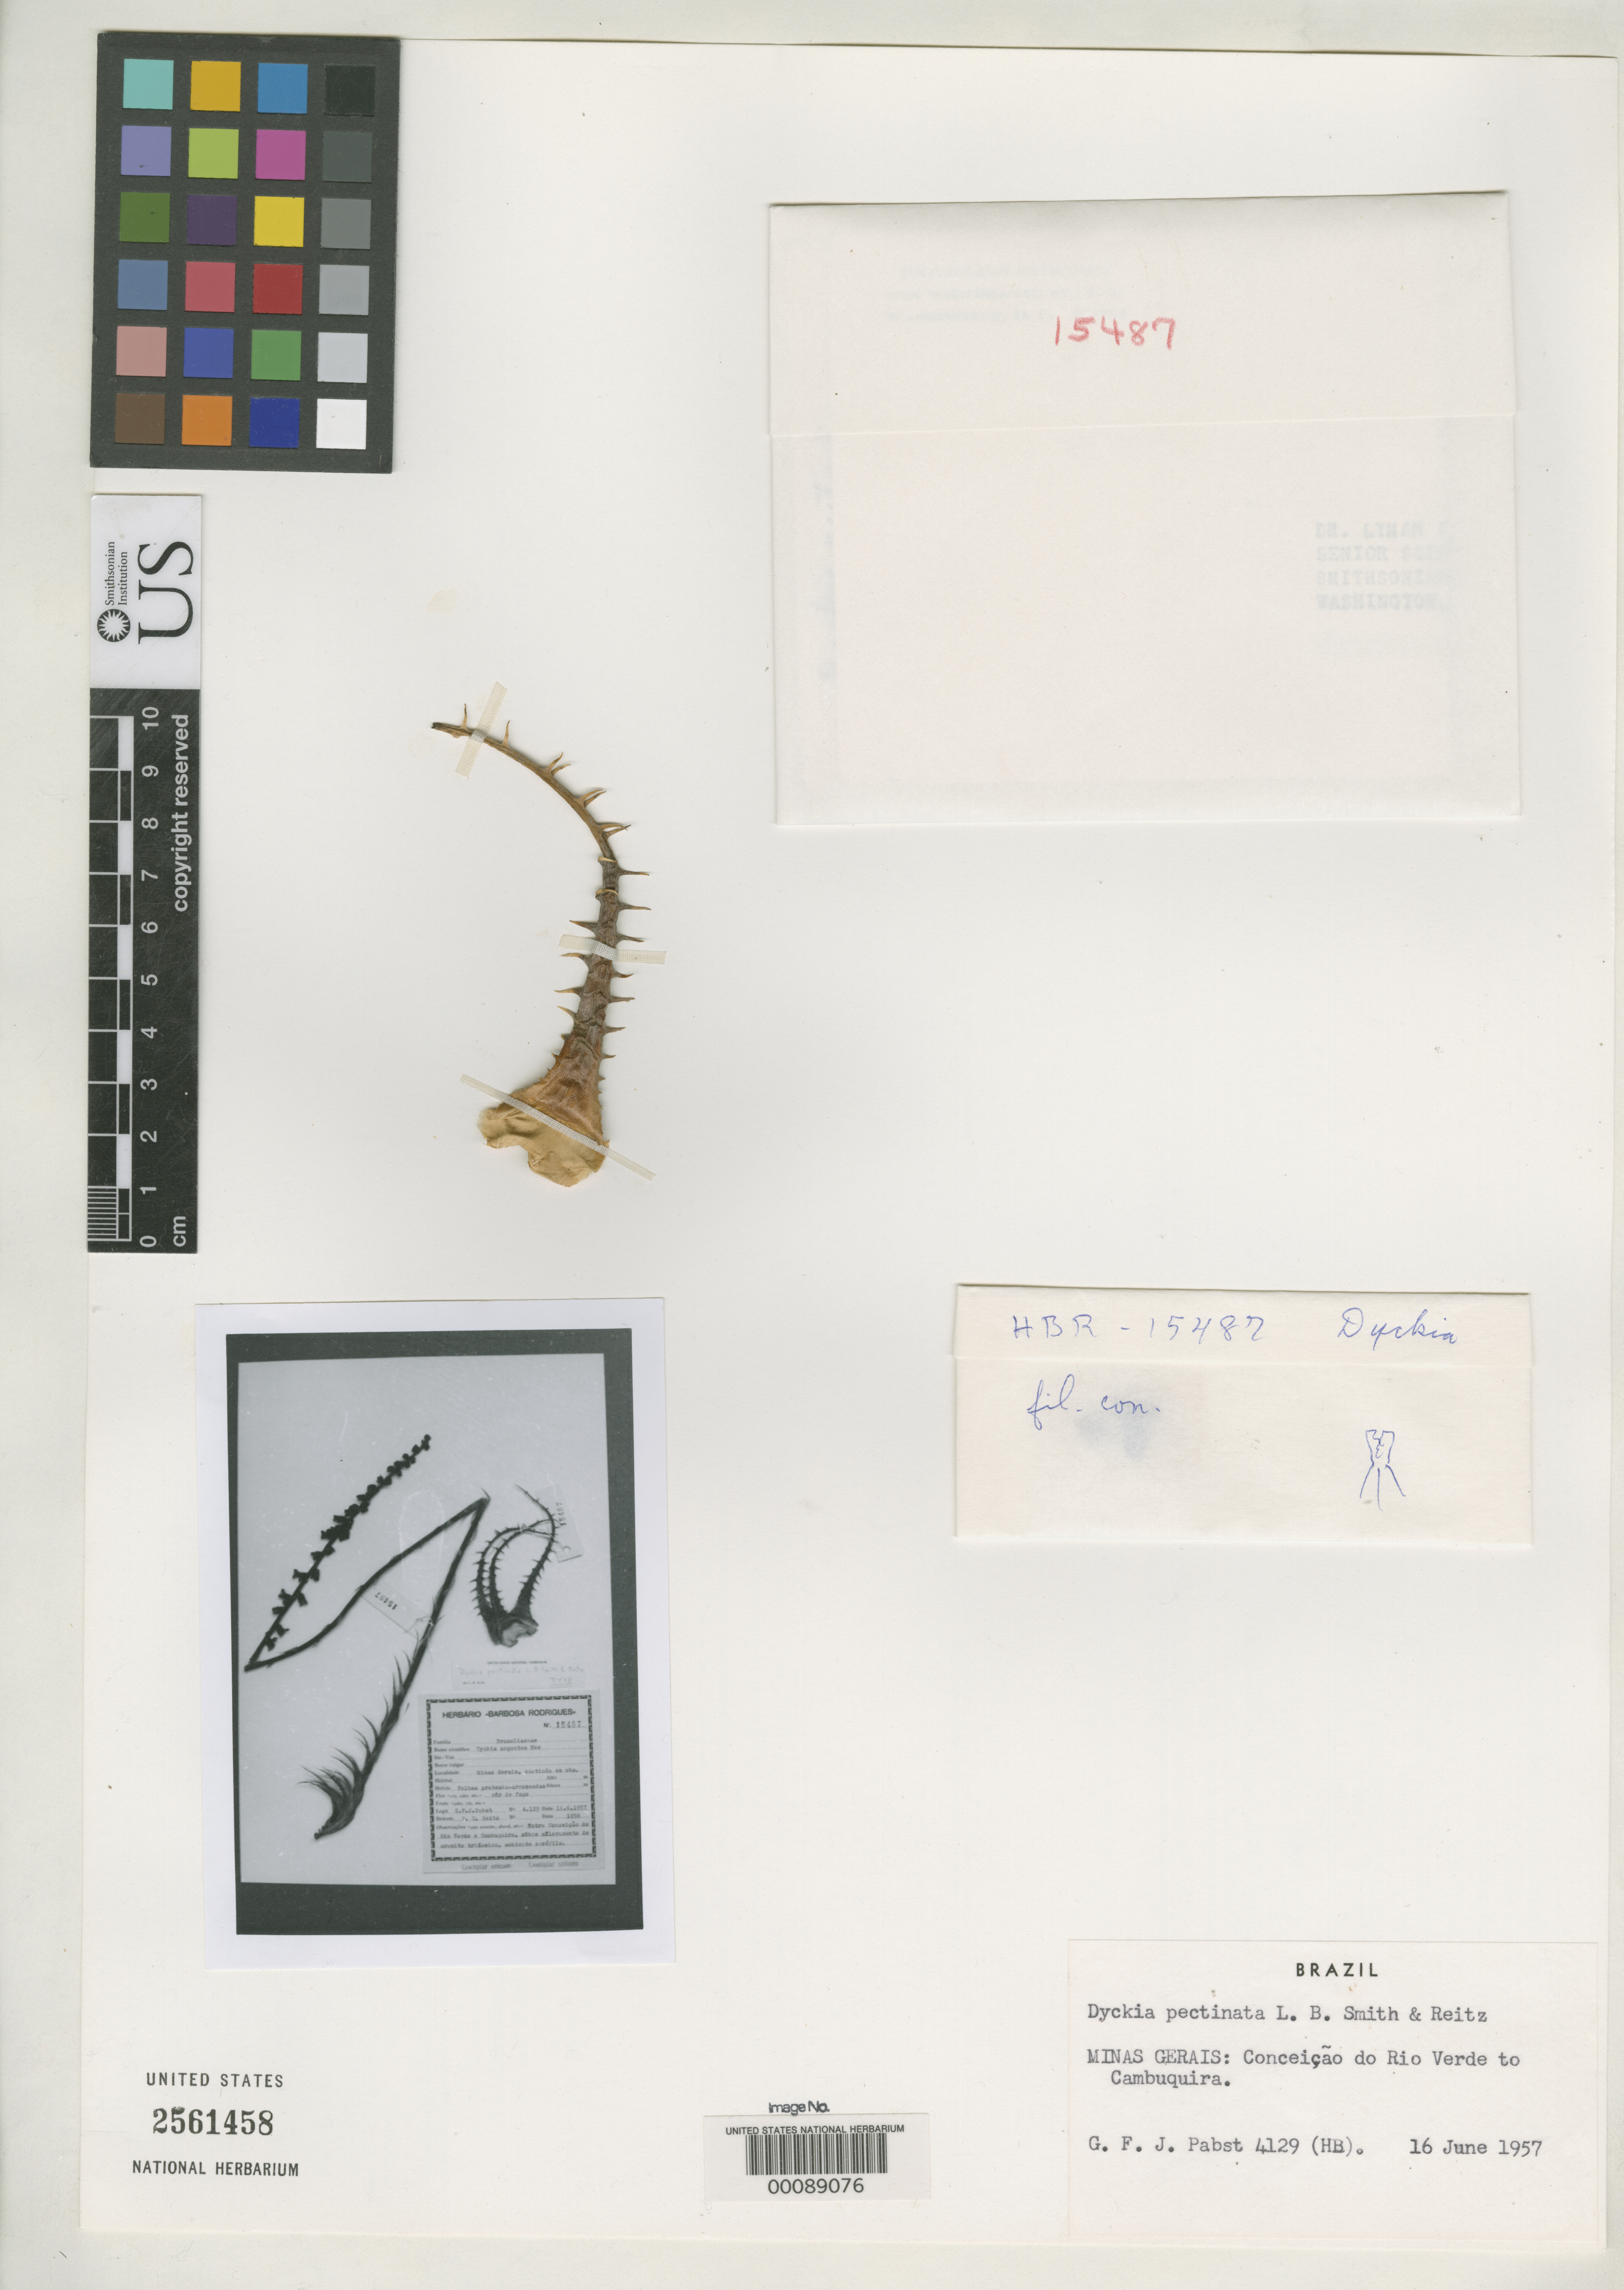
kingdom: Plantae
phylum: Tracheophyta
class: Liliopsida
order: Poales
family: Bromeliaceae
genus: Dyckia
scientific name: Dyckia pectinata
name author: L.B. Sm. & Reitz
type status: Isotype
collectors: G. F. J. Pabst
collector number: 4129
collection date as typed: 16 Jun 1957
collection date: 1957-06-16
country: Brazil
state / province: Minas Gerais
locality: Conceicao do Rio Verde to Cambuquira.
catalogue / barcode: US 2561458